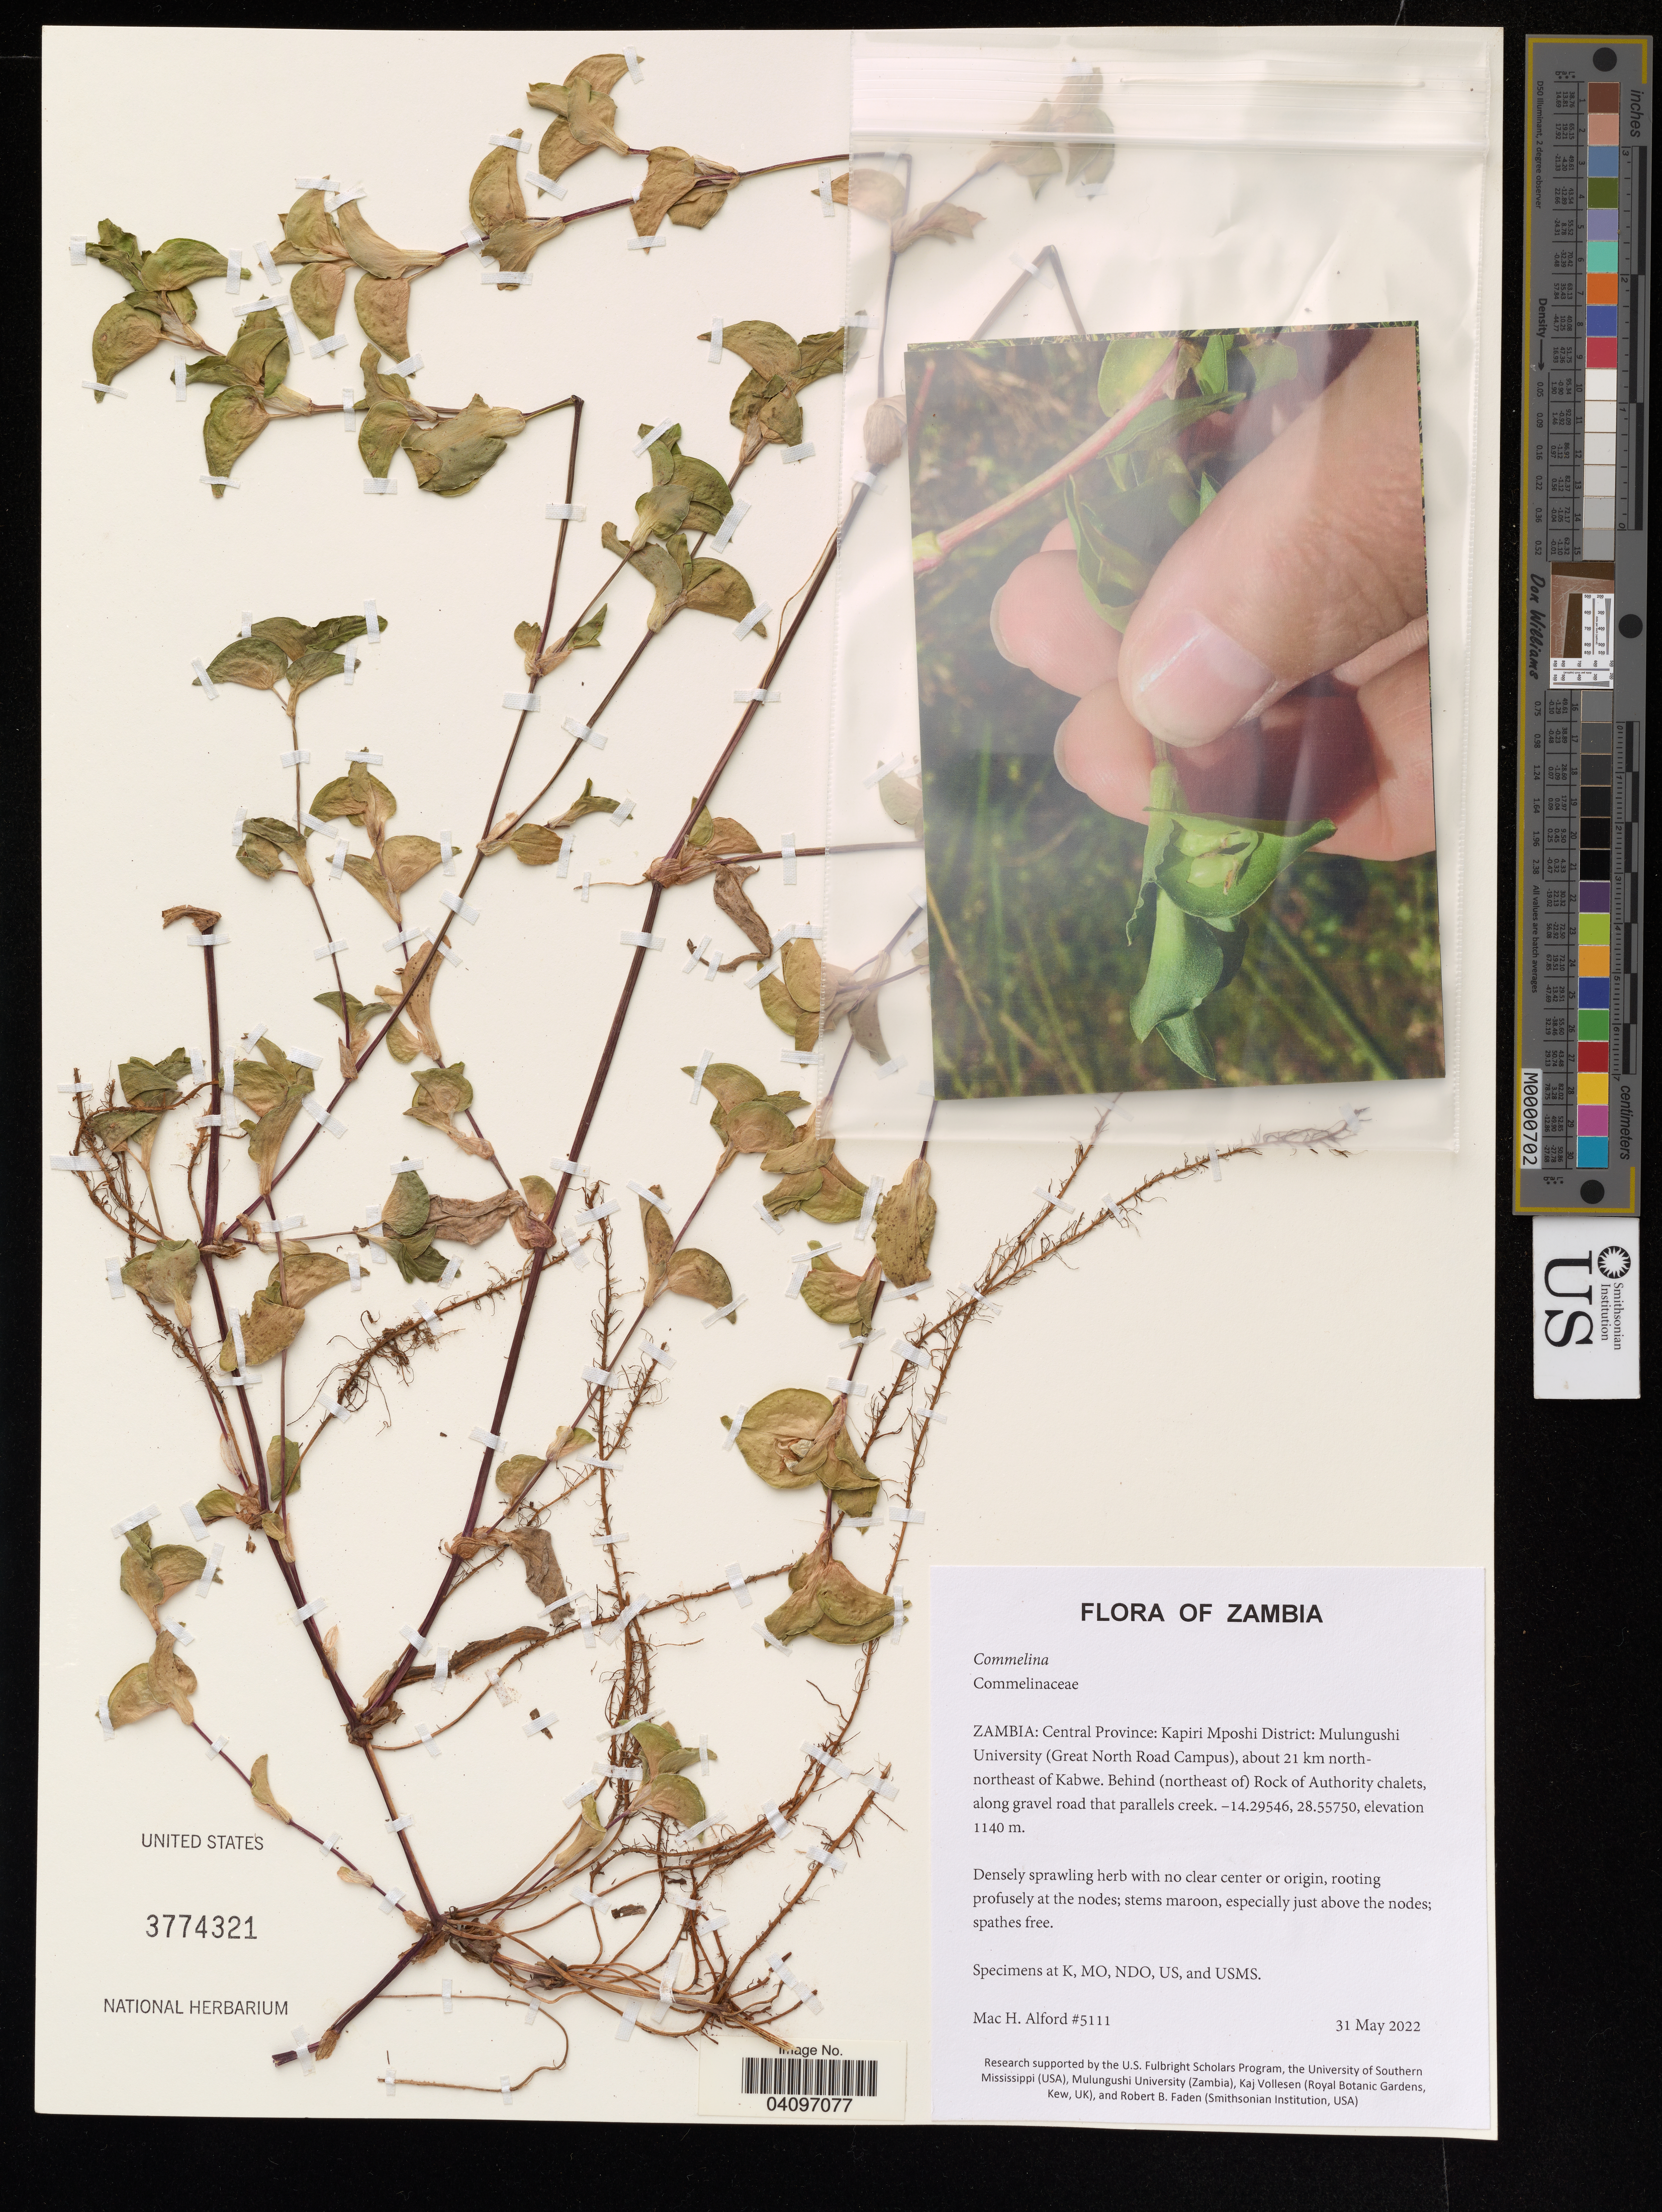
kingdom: Plantae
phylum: Tracheophyta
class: Liliopsida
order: Commelinales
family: Commelinaceae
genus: Commelina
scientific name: Commelina sp.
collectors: M. H. Alford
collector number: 5111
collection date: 2022-05-31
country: Zambia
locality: Central Province: Kapiri Mposhi District: Mulungushi University (Great North Road Campus), about 21 km north-northeast of Kabwe. Behind (northeast of) Rock of Authority chalets, along gravel road that parallels creek.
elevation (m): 1140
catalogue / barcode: US 3774321